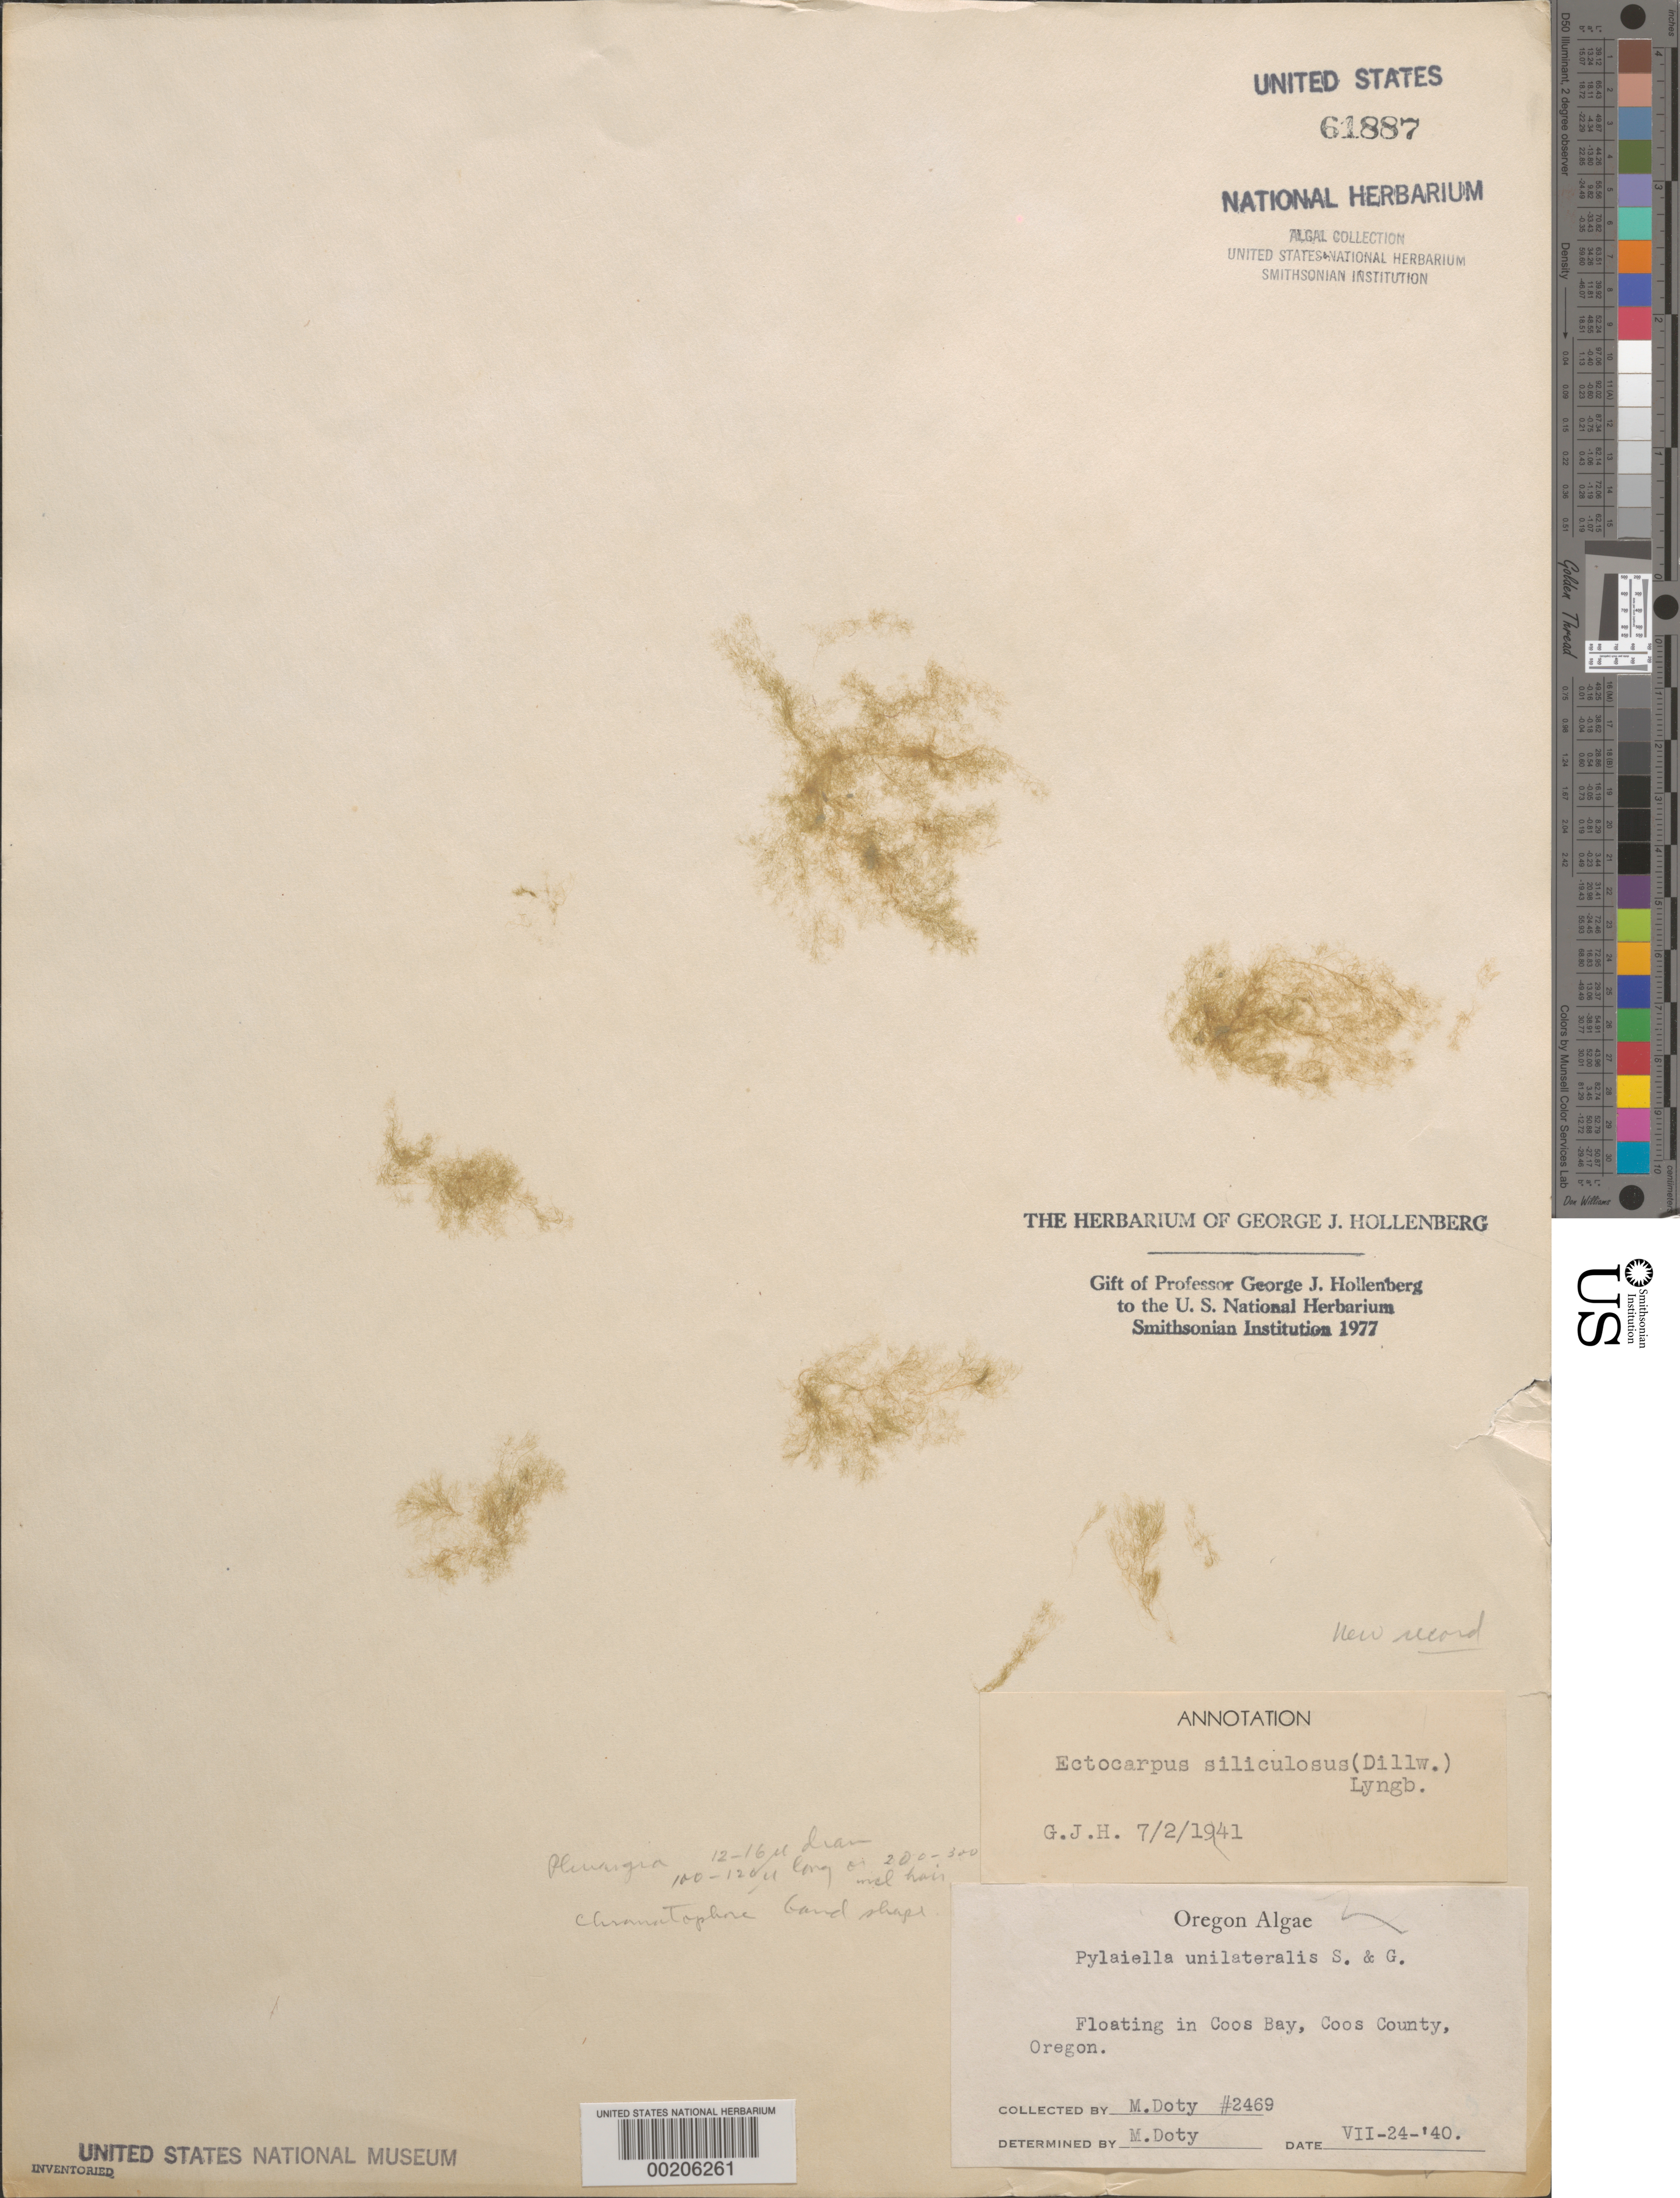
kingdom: Chromista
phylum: Ochrophyta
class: Phaeophyceae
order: Ectocarpales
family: Ectocarpaceae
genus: Ectocarpus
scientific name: Ectocarpus siliculosus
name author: (Dillwyn) Lyngbye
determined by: Hollenberg, George J.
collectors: M. S. Doty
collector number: MSD 2469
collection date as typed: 24 Jul 1940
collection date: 1940-07-24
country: United States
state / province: Oregon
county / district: Coos County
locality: Coos Bay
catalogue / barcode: US 61887